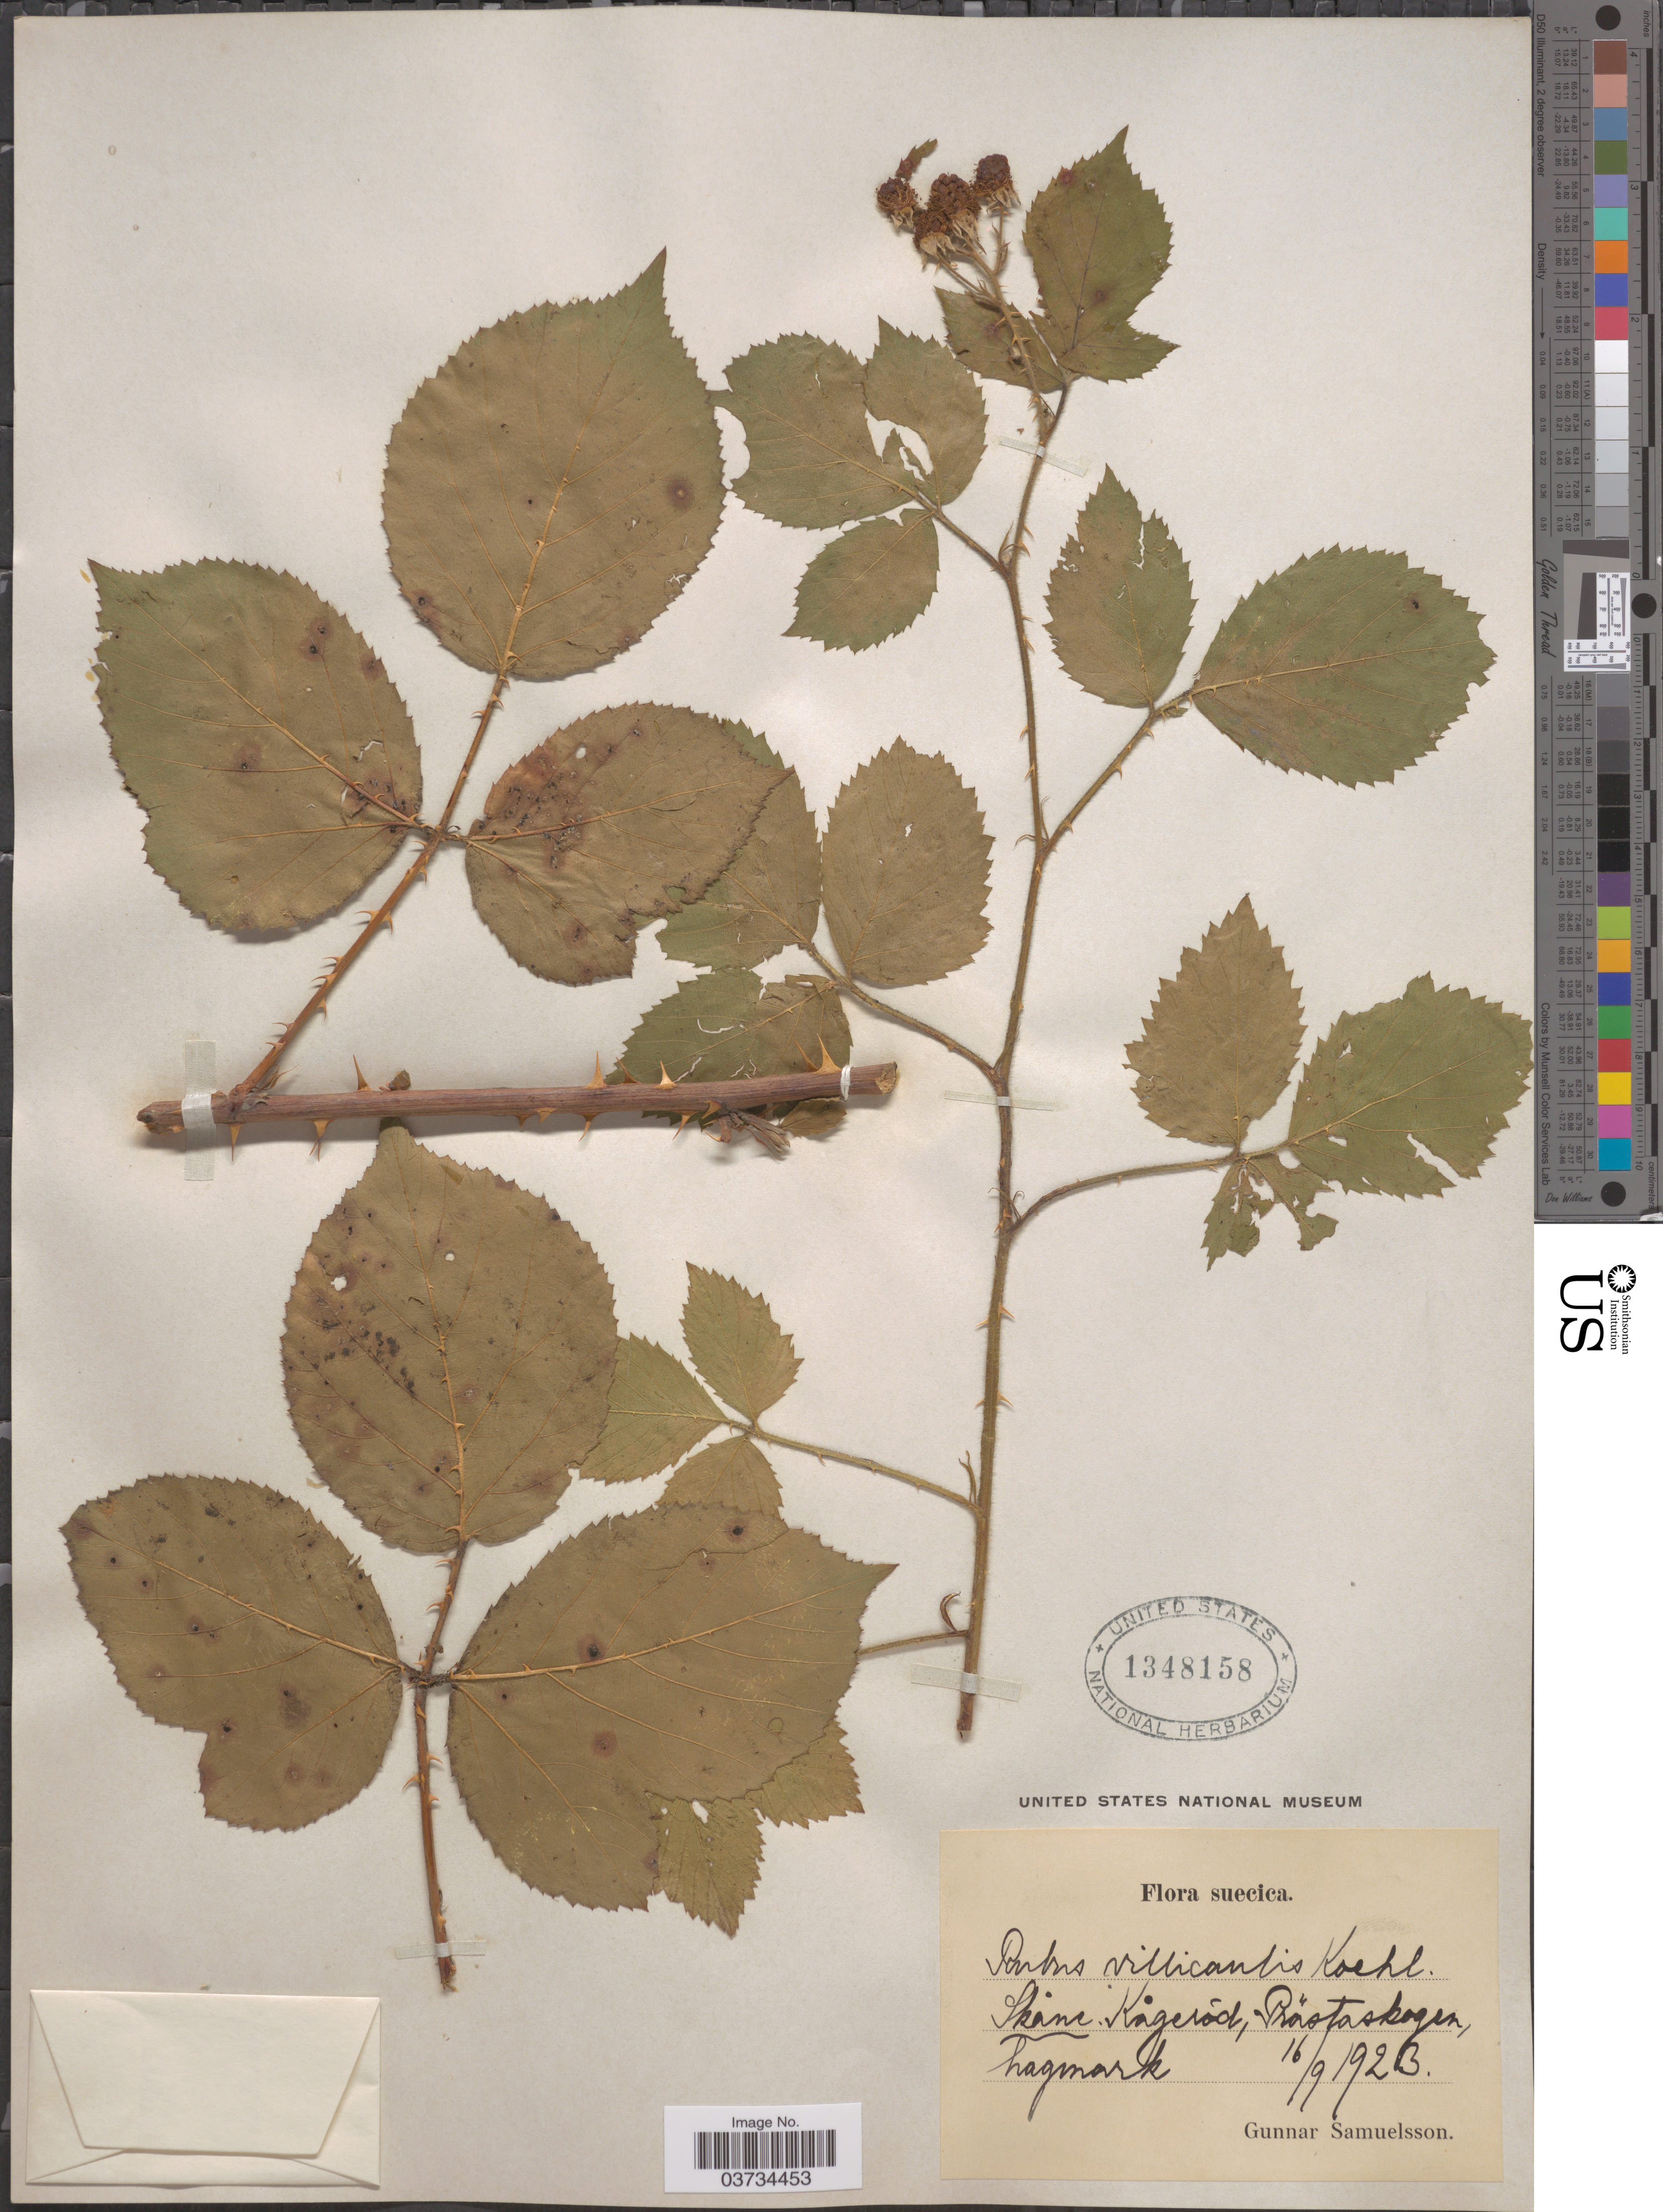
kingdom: Plantae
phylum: Tracheophyta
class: Magnoliopsida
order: Rosales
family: Rosaceae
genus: Rubus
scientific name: Rubus gracilis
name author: Roxb.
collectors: G. Samuelsson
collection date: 1923-09-16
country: Sweden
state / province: Skåne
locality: Kågeród, Prästaskogen, hagmark.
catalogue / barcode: US 1348158